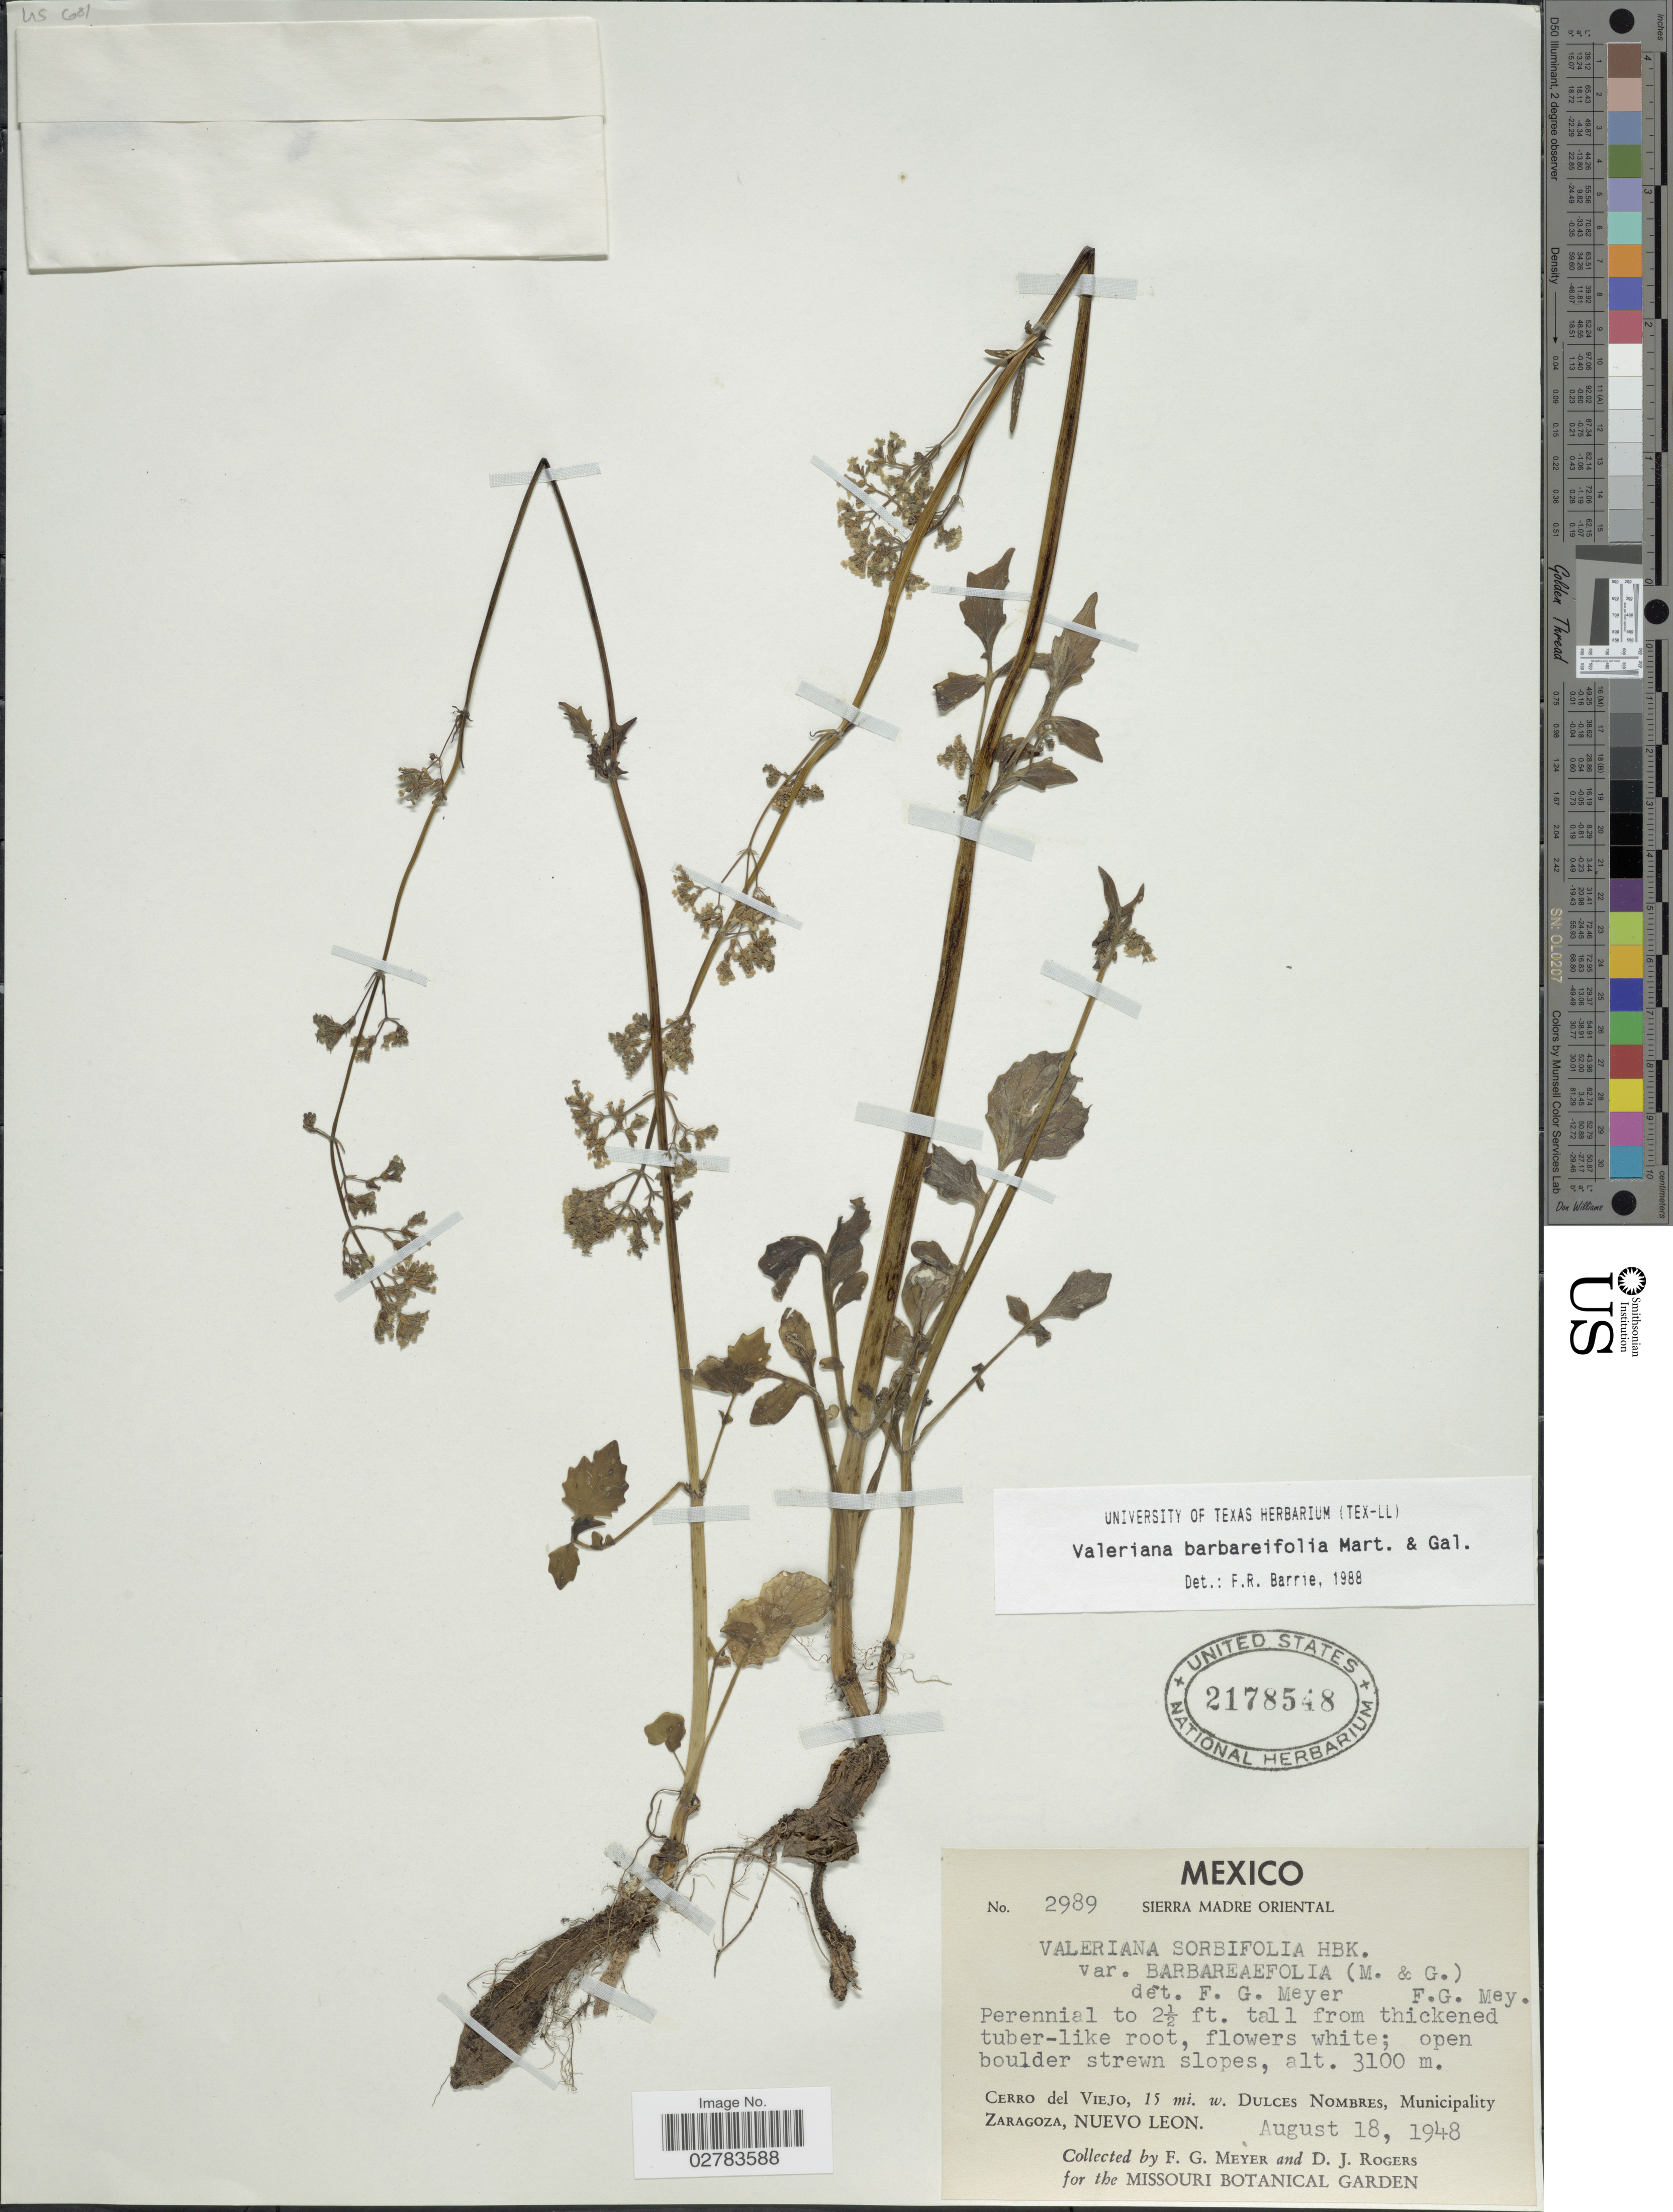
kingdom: Plantae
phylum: Tracheophyta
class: Magnoliopsida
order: Dipsacales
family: Caprifoliaceae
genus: Valeriana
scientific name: Valeriana barbareifolia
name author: M. Martens & Galeotti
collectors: F. G. Meyer & D. J. Rogers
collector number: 2989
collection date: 1948-08-18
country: Mexico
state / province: Nuevo León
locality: Sierra Madre Oriental, Cerro del Viejo, 15 mi. w. Dulces Nombres, Municipality Zaragoza.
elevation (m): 3100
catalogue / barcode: US 2178548